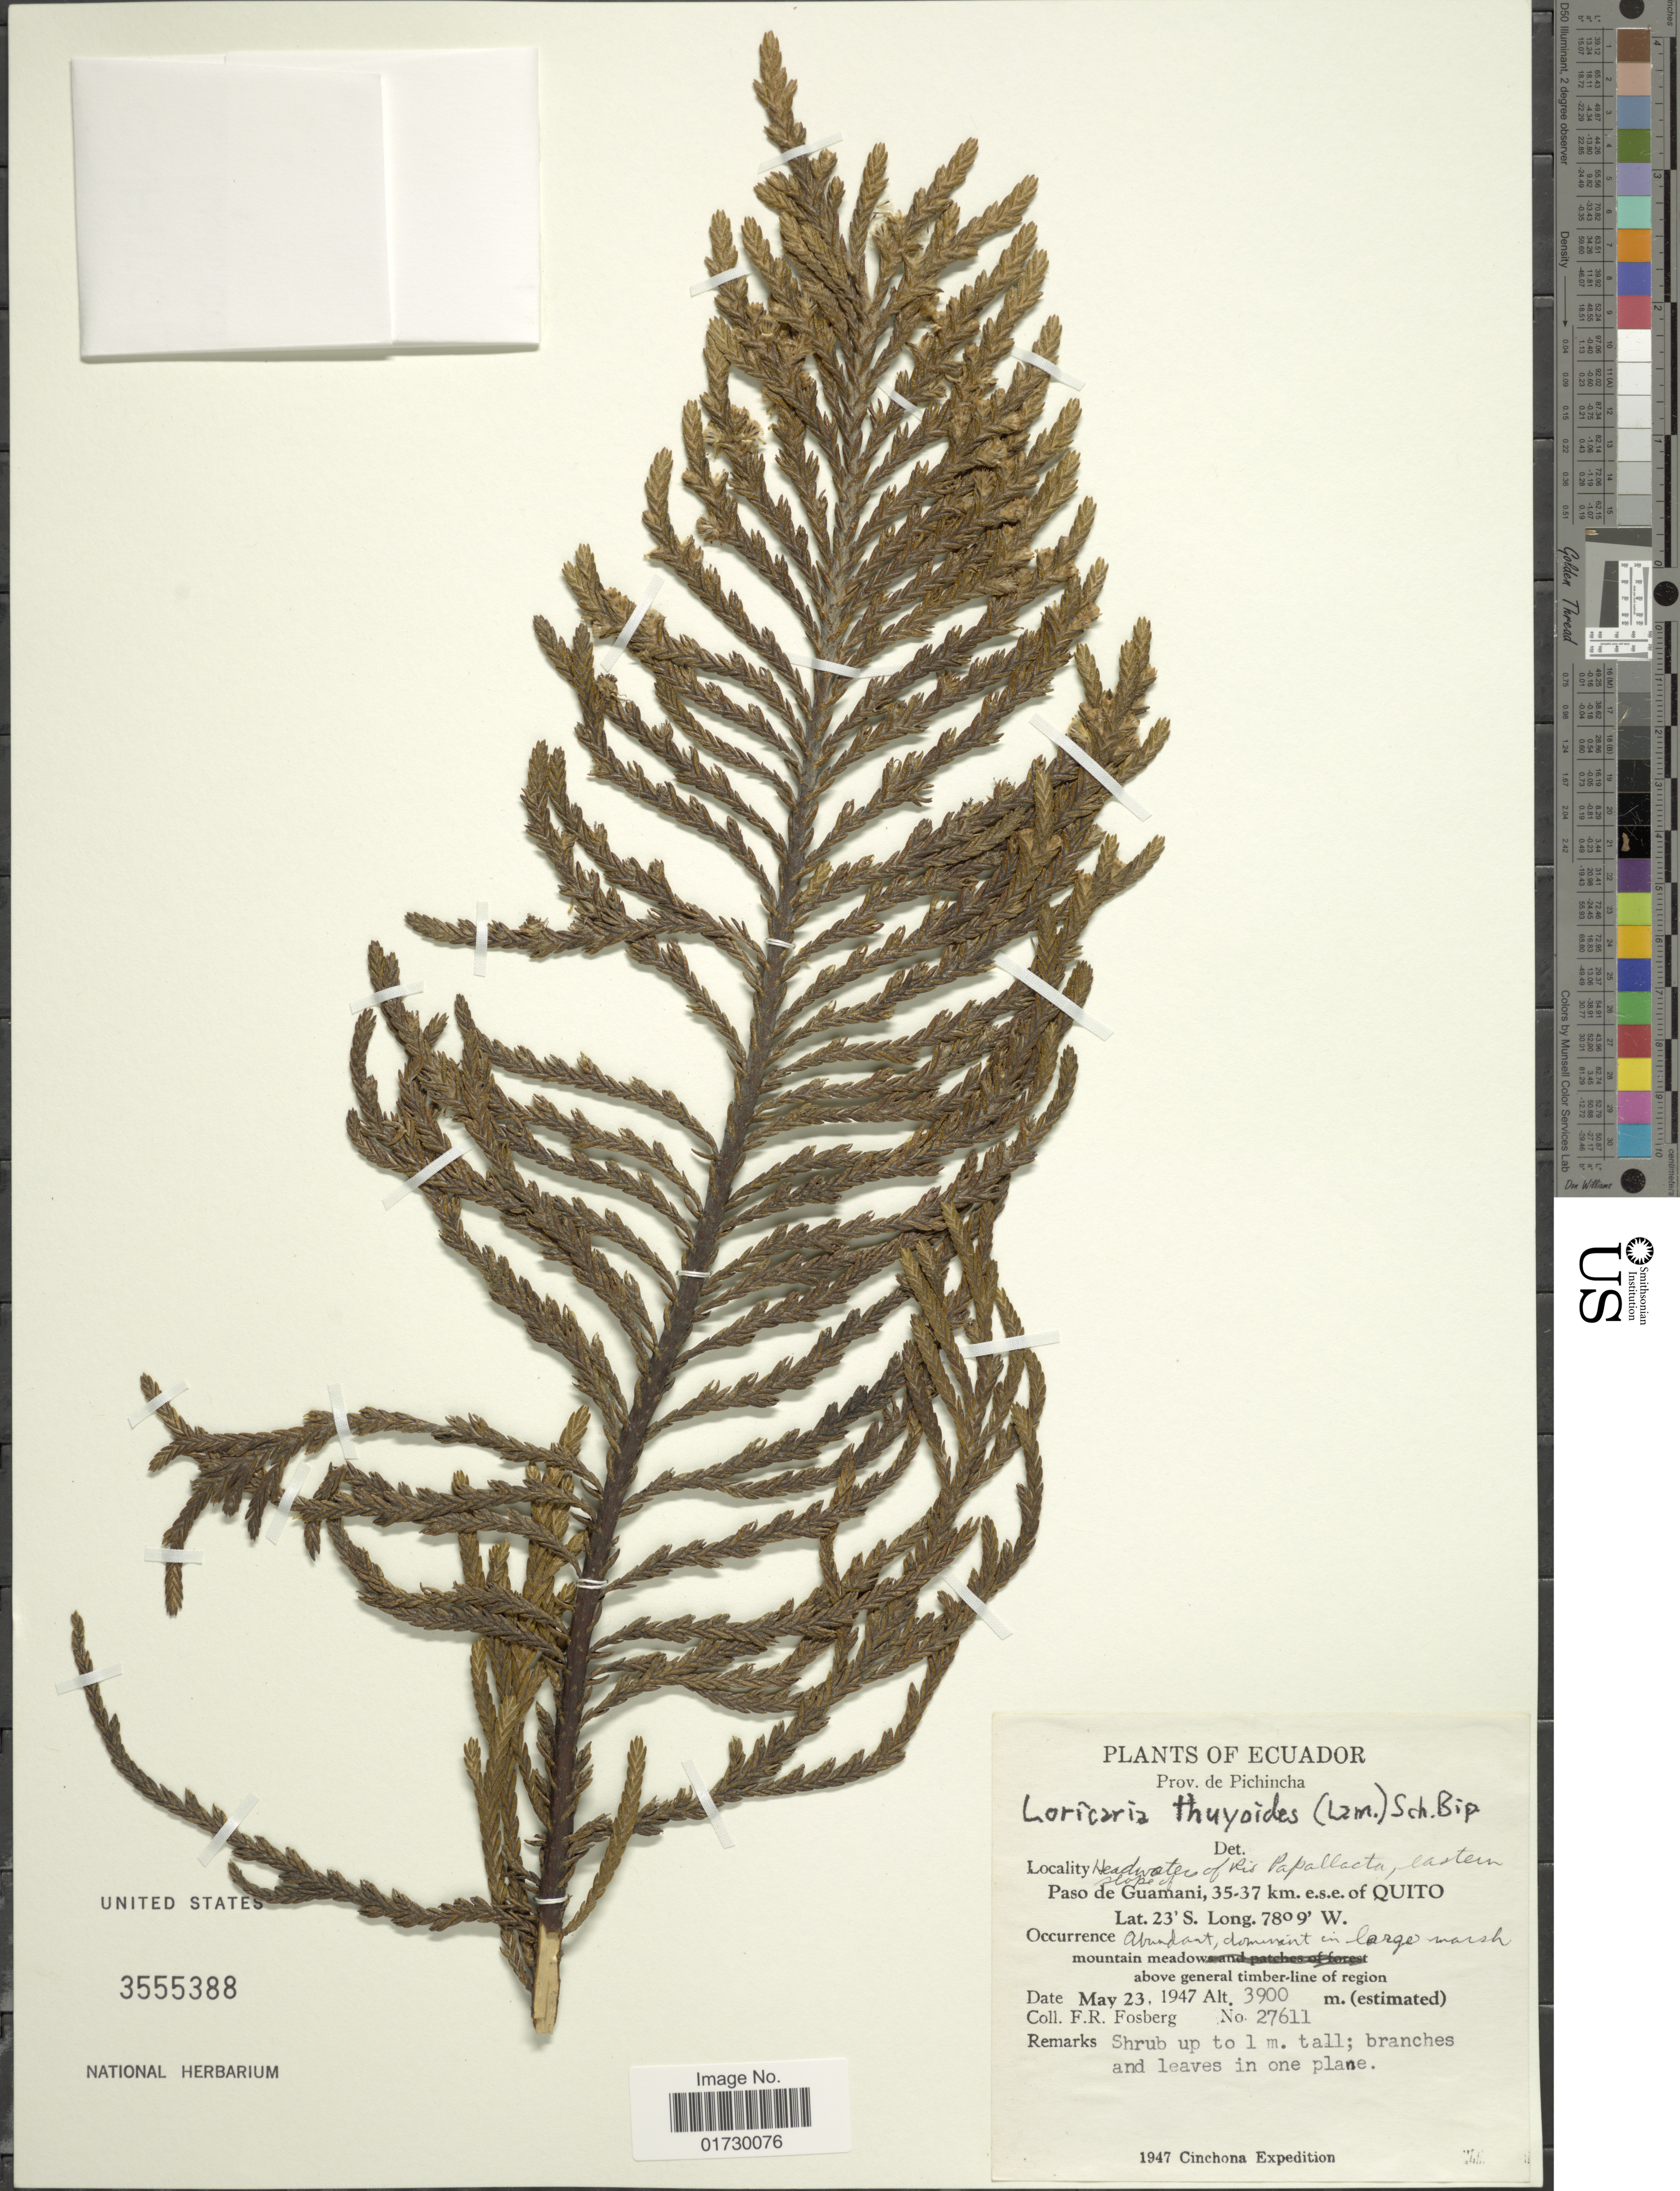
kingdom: Plantae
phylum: Tracheophyta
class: Magnoliopsida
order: Asterales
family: Asteraceae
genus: Loricaria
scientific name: Loricaria thyrsoidea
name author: (Cuatrec.) M.O. Dillon & Sagást.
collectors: F. R. Fosberg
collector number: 27611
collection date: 1947-05-23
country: Ecuador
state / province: Pichincha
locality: Prov. de Pichincha, Headwaters of Ris Papallacta, eastern slope of Paso de Guamani, 35-37 km e.s.e. of Quito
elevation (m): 3900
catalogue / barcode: US 3555388